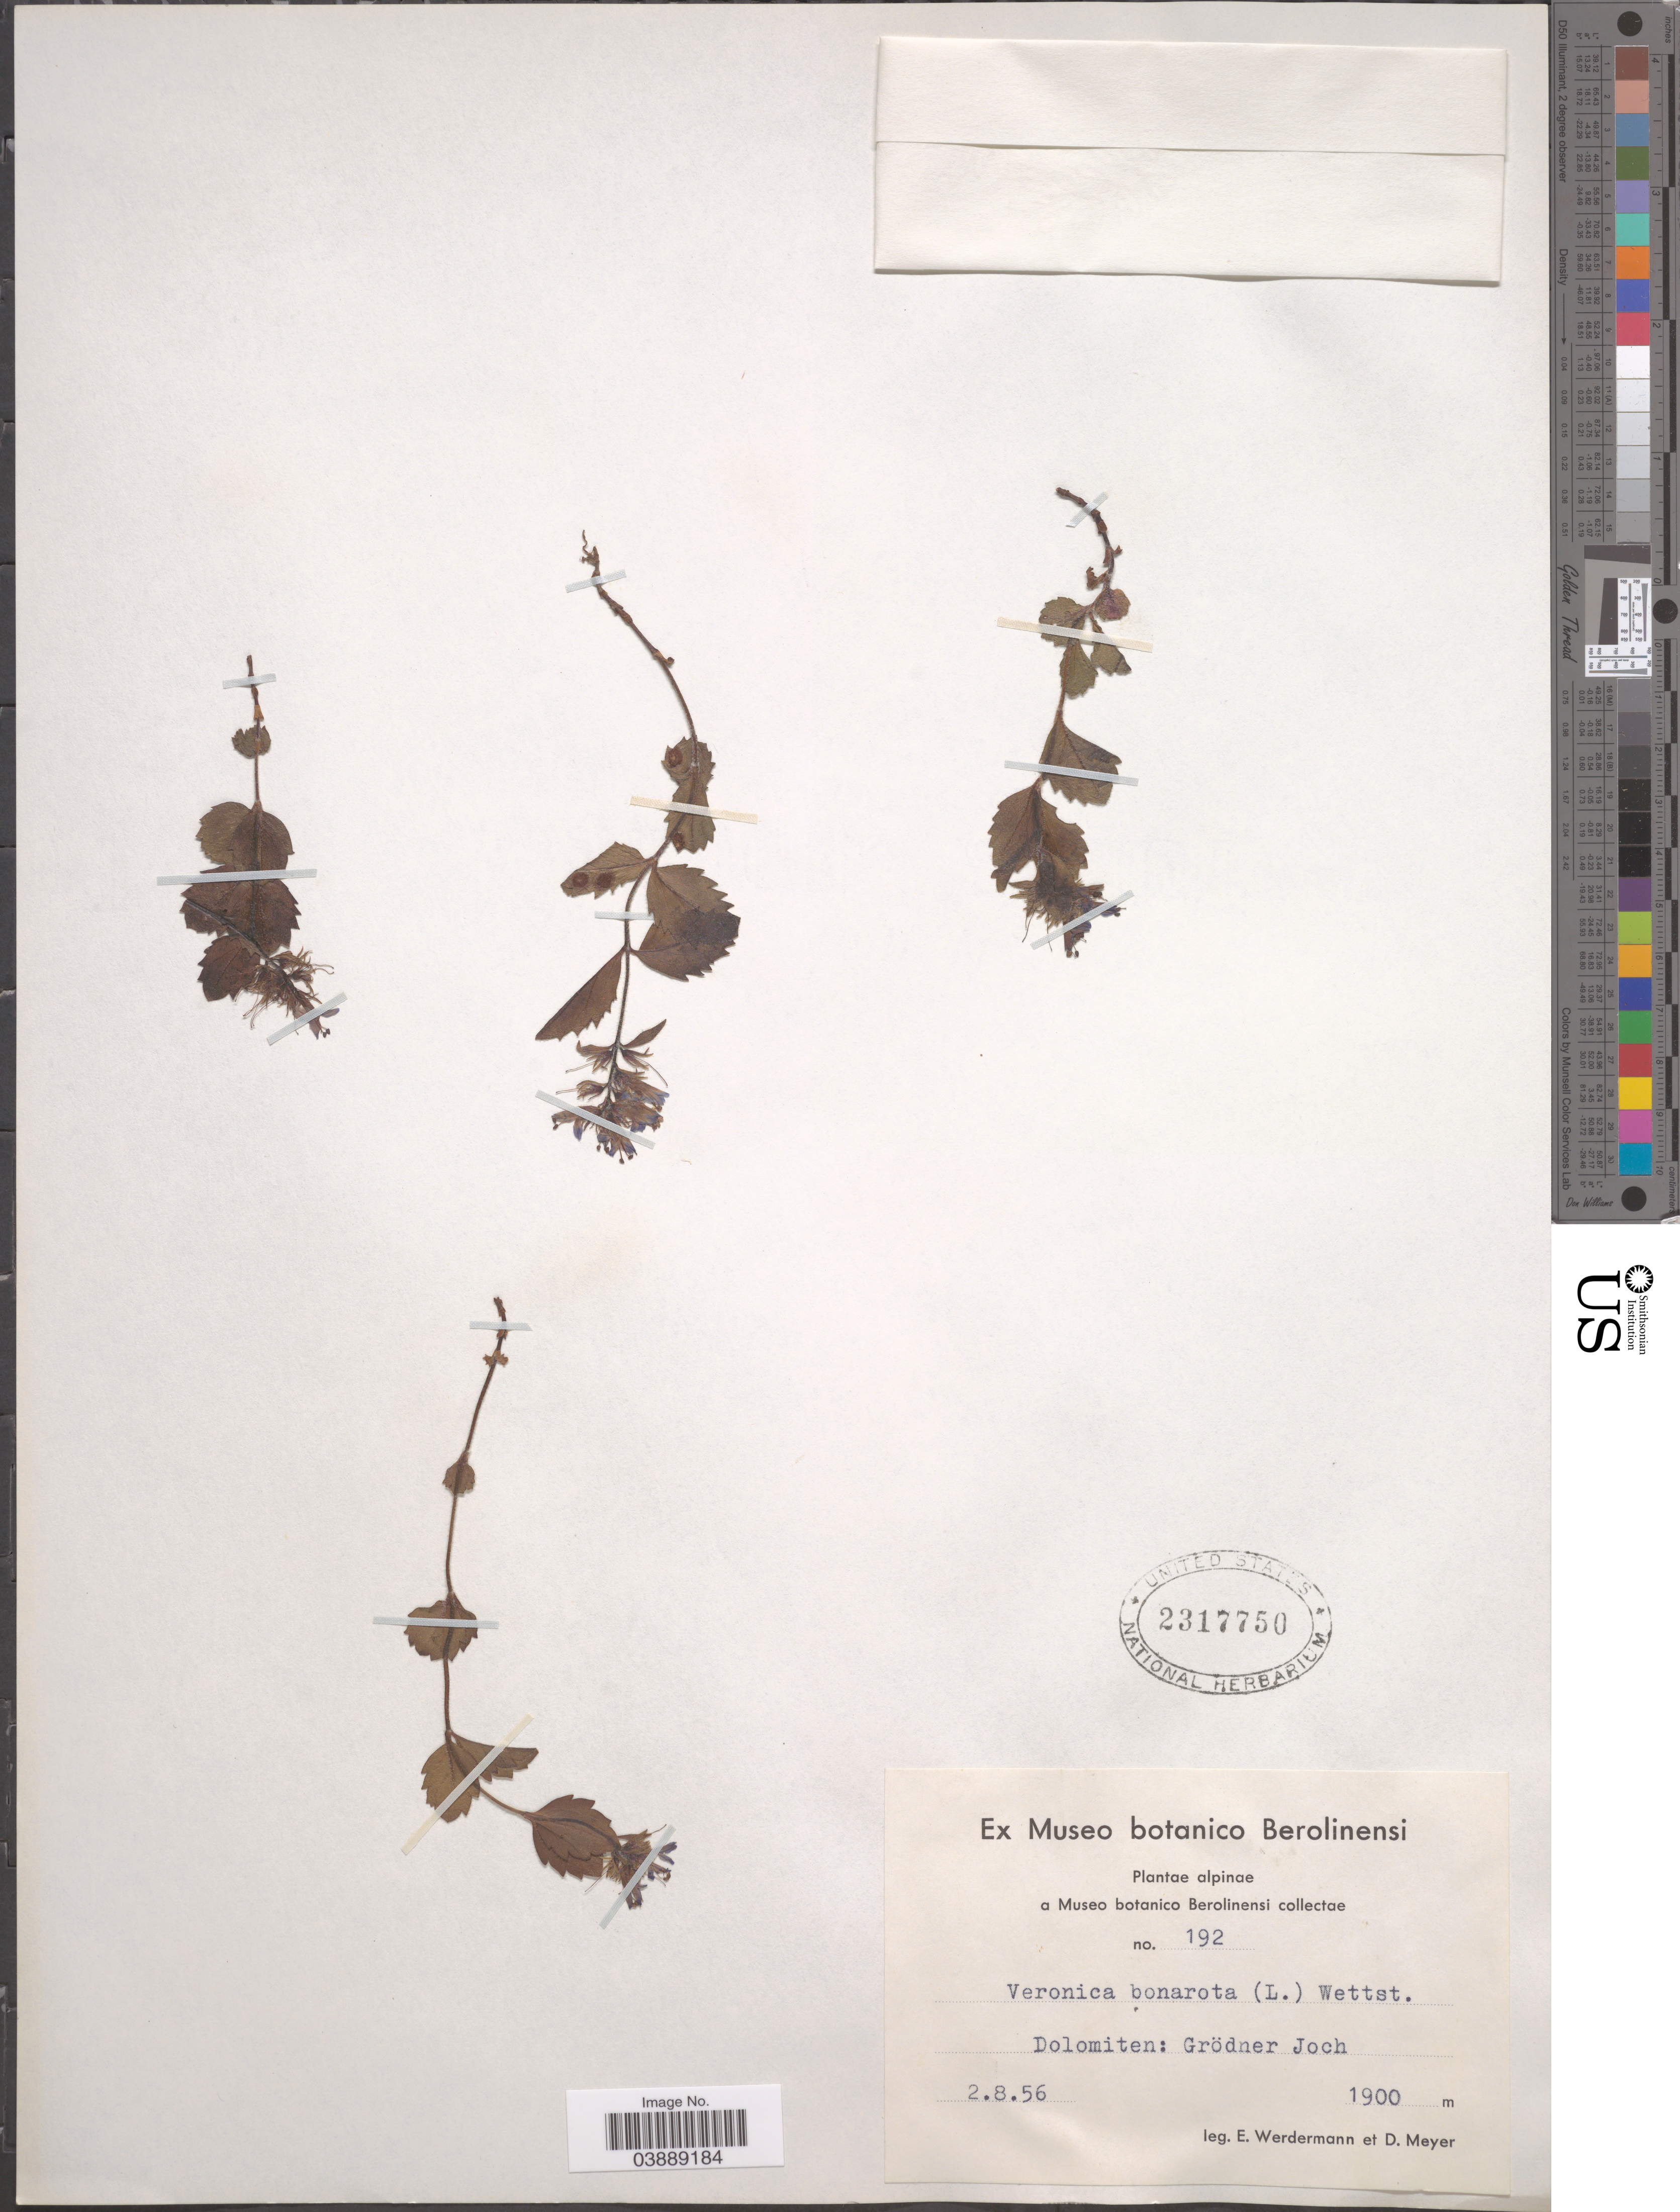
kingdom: Plantae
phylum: Tracheophyta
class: Magnoliopsida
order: Lamiales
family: Plantaginaceae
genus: Veronica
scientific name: Veronica bonarota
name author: L.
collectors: E. Werdermann & D. Meyer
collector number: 192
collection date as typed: Transcribed d/m/y: 2/8/56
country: Italy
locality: Dolomiten: Grödner Joch.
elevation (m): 1900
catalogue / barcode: US 2317750